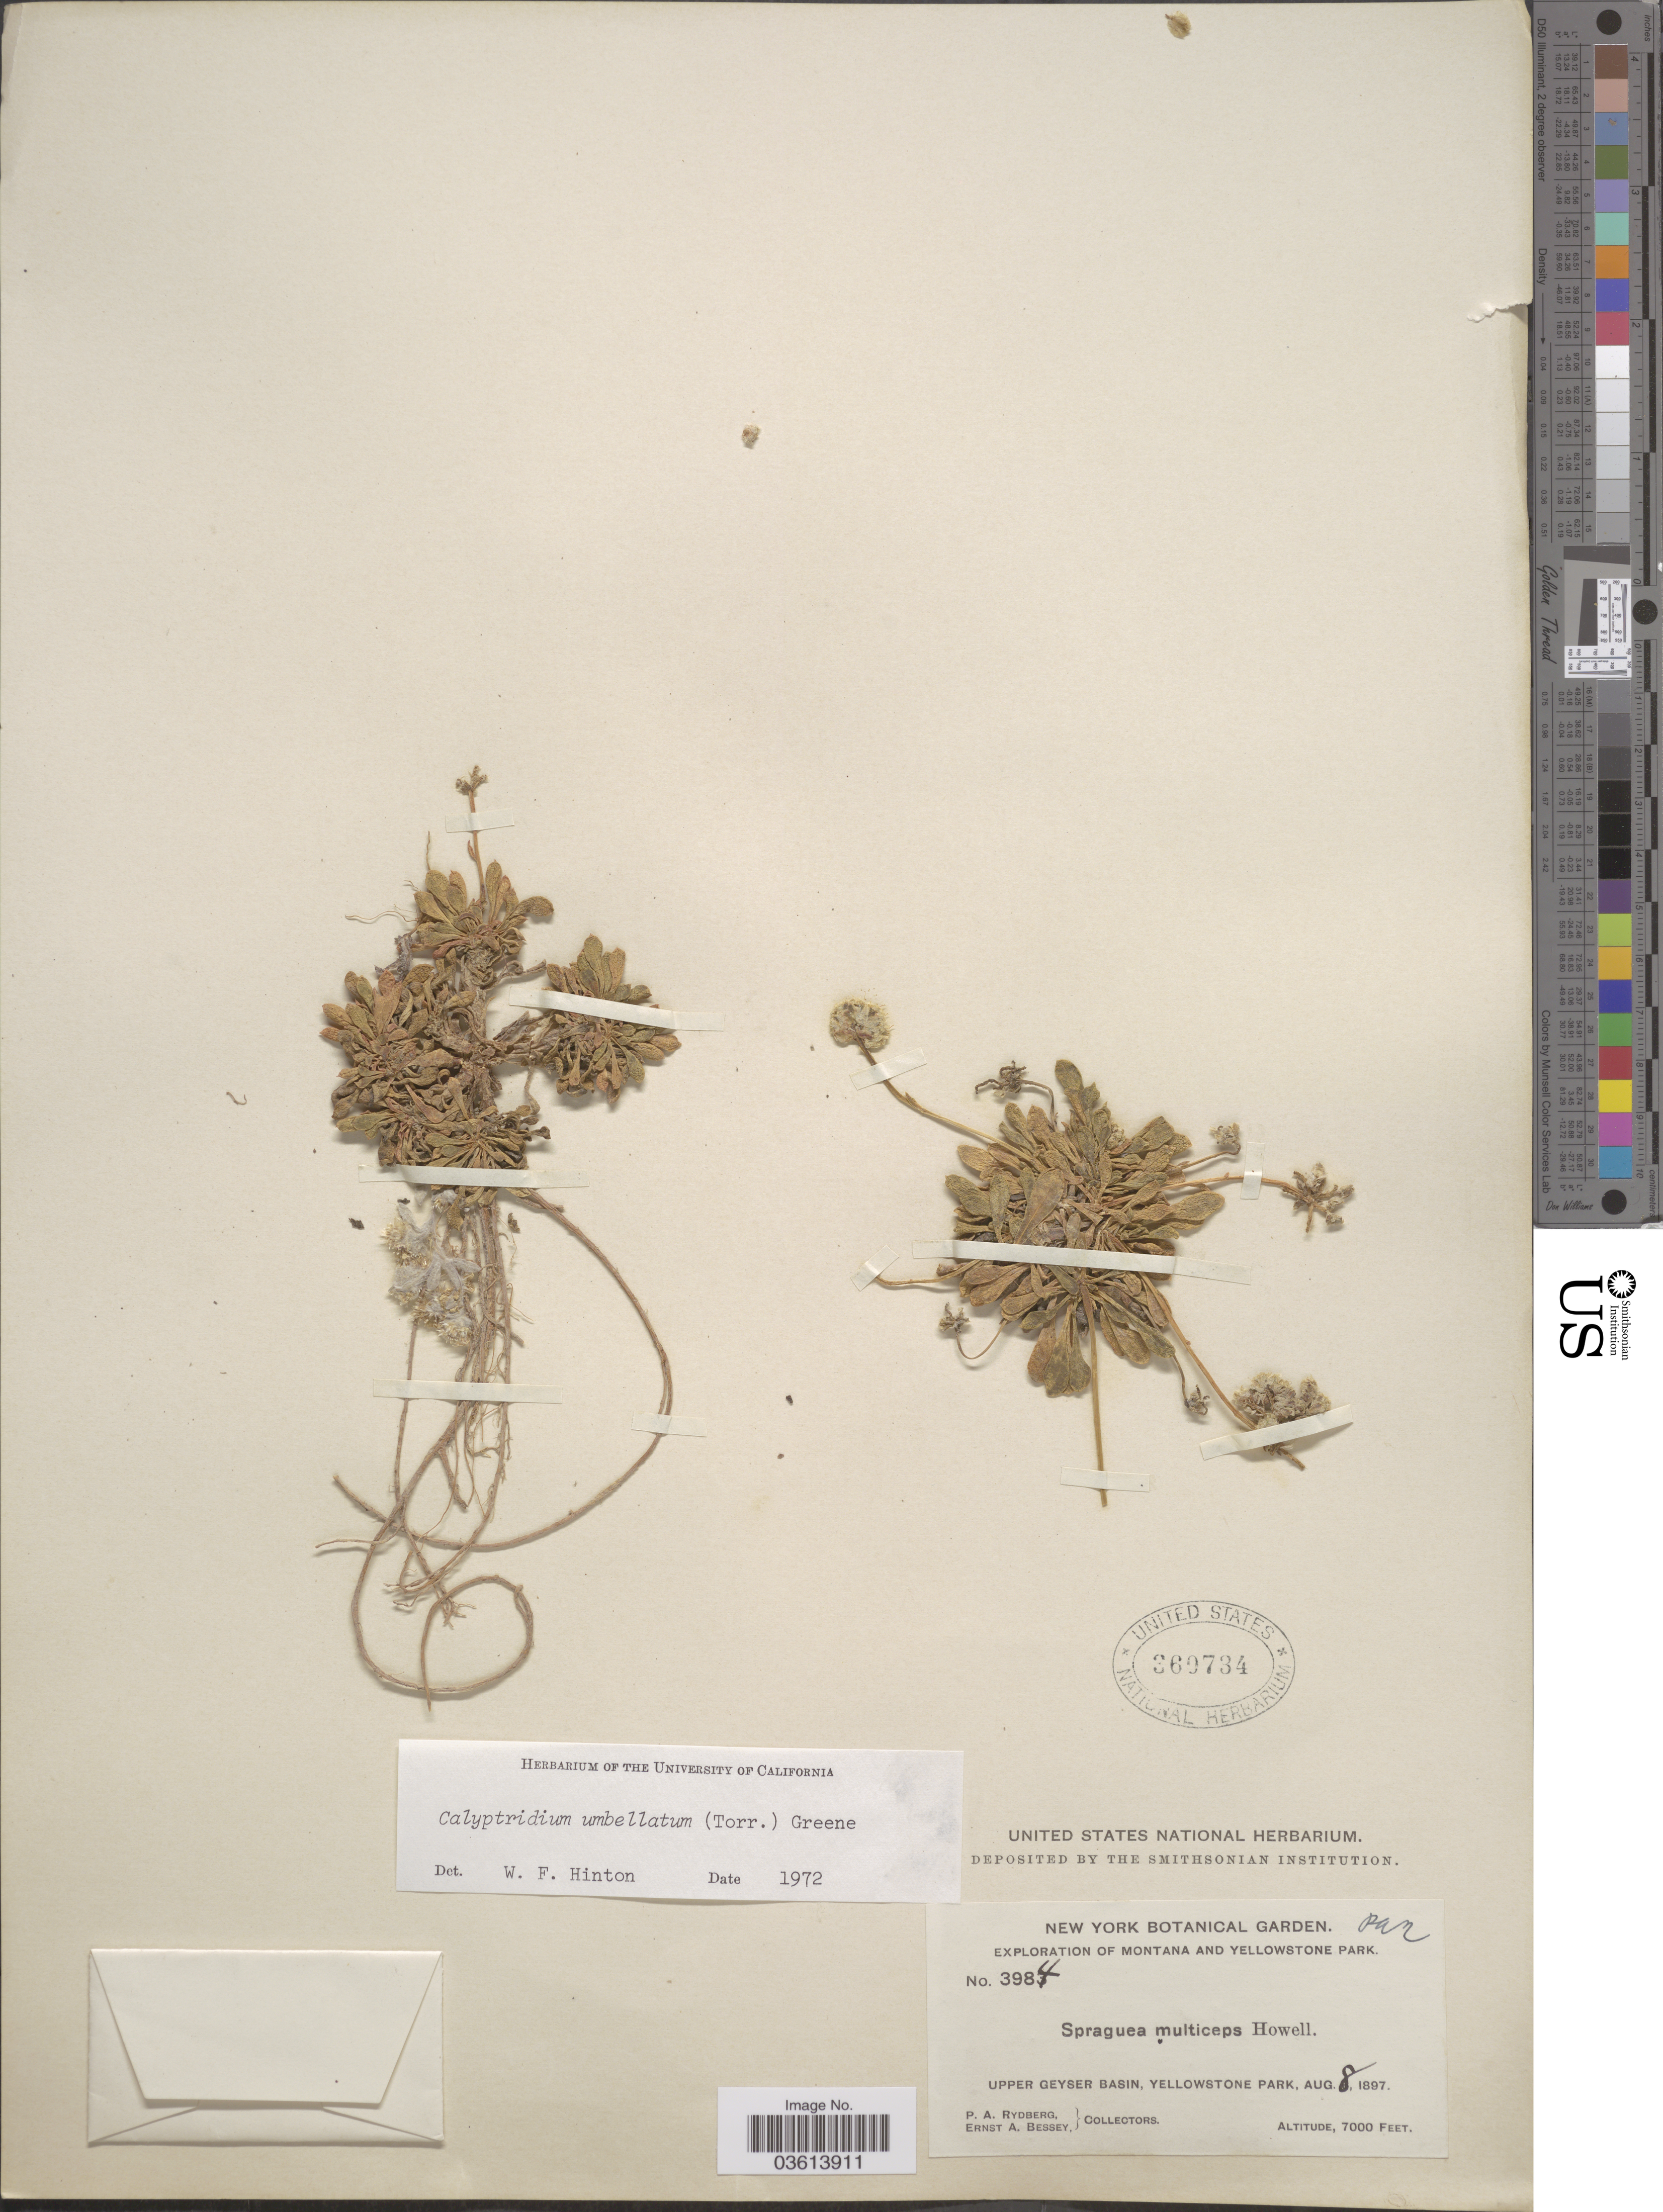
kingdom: Plantae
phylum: Tracheophyta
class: Magnoliopsida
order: Caryophyllales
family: Montiaceae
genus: Calyptridium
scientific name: Calyptridium umbellatum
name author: (Torr.) Greene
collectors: P. A. Rydberg & E. A. Bessey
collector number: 3984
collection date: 1897-08-08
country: United States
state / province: Montana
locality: Upper Geyser Basin, Yellowstone Park.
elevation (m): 2134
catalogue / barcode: US 360734